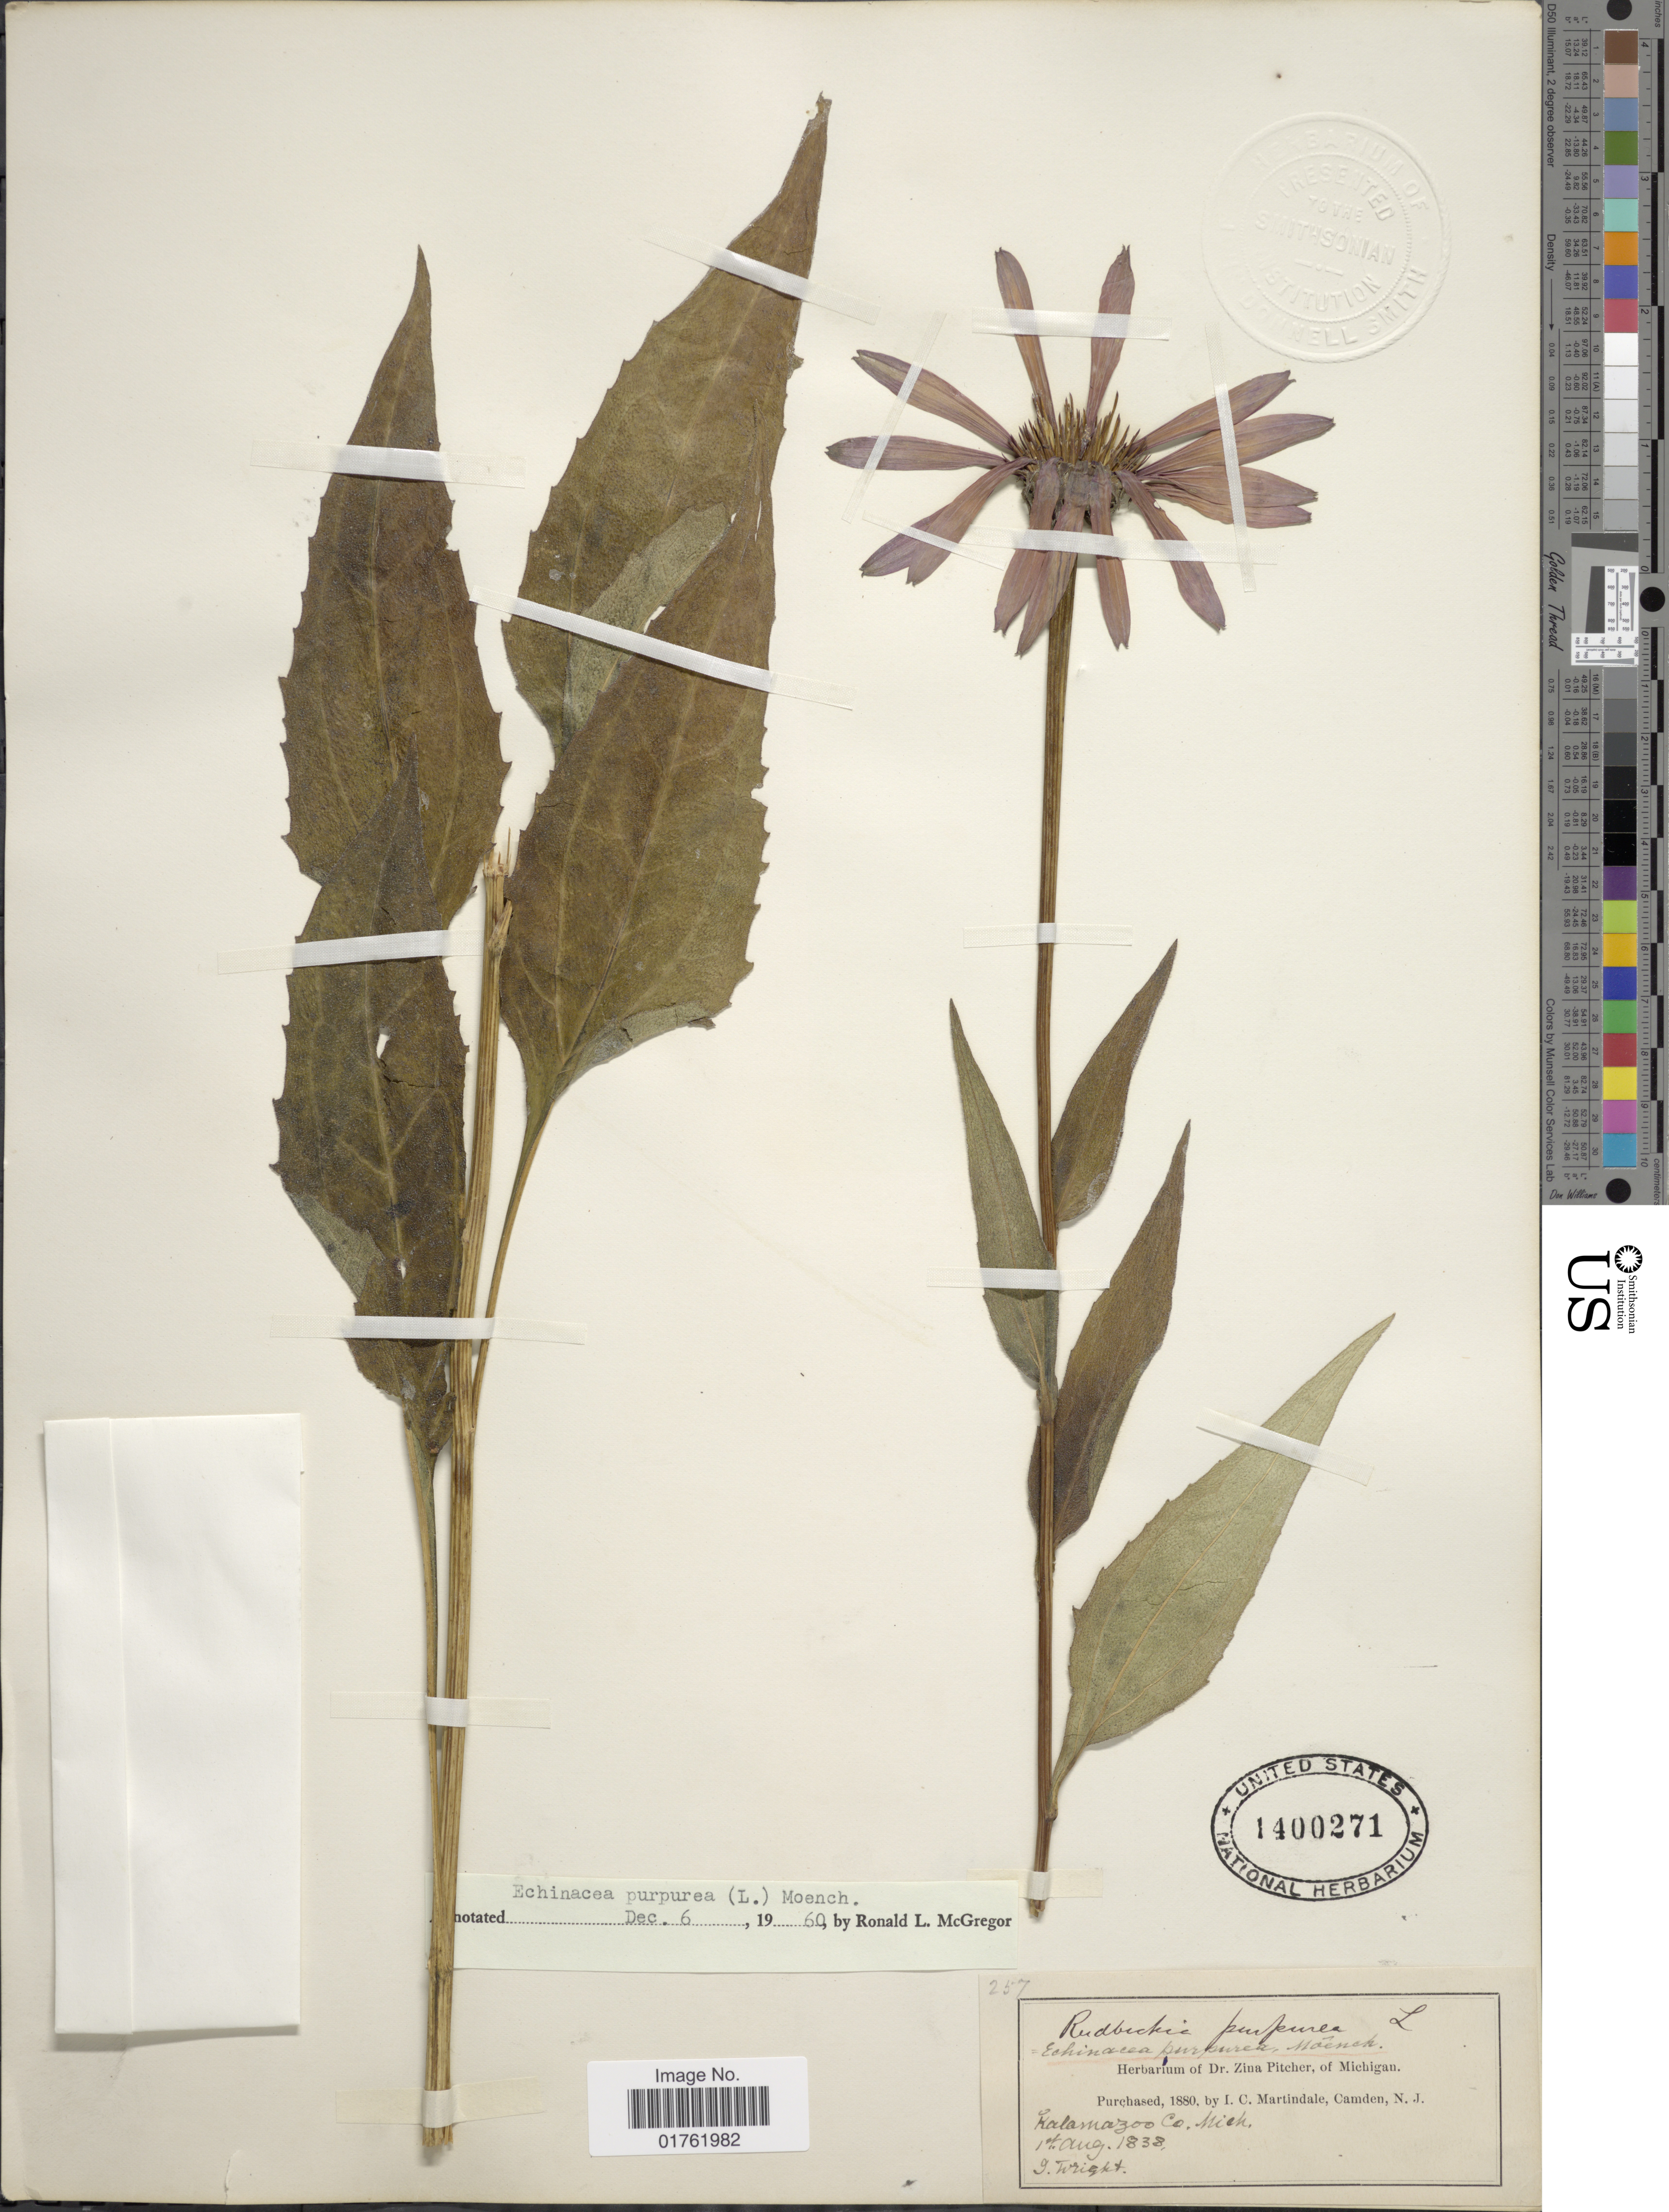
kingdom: Plantae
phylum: Tracheophyta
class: Magnoliopsida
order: Asterales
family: Asteraceae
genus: Echinacea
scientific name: Echinacea purpurea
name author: (L.) Moench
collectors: T. Wright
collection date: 1838-08-17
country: United States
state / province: Michigan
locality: Kalamazoo Co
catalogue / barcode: US 1400271